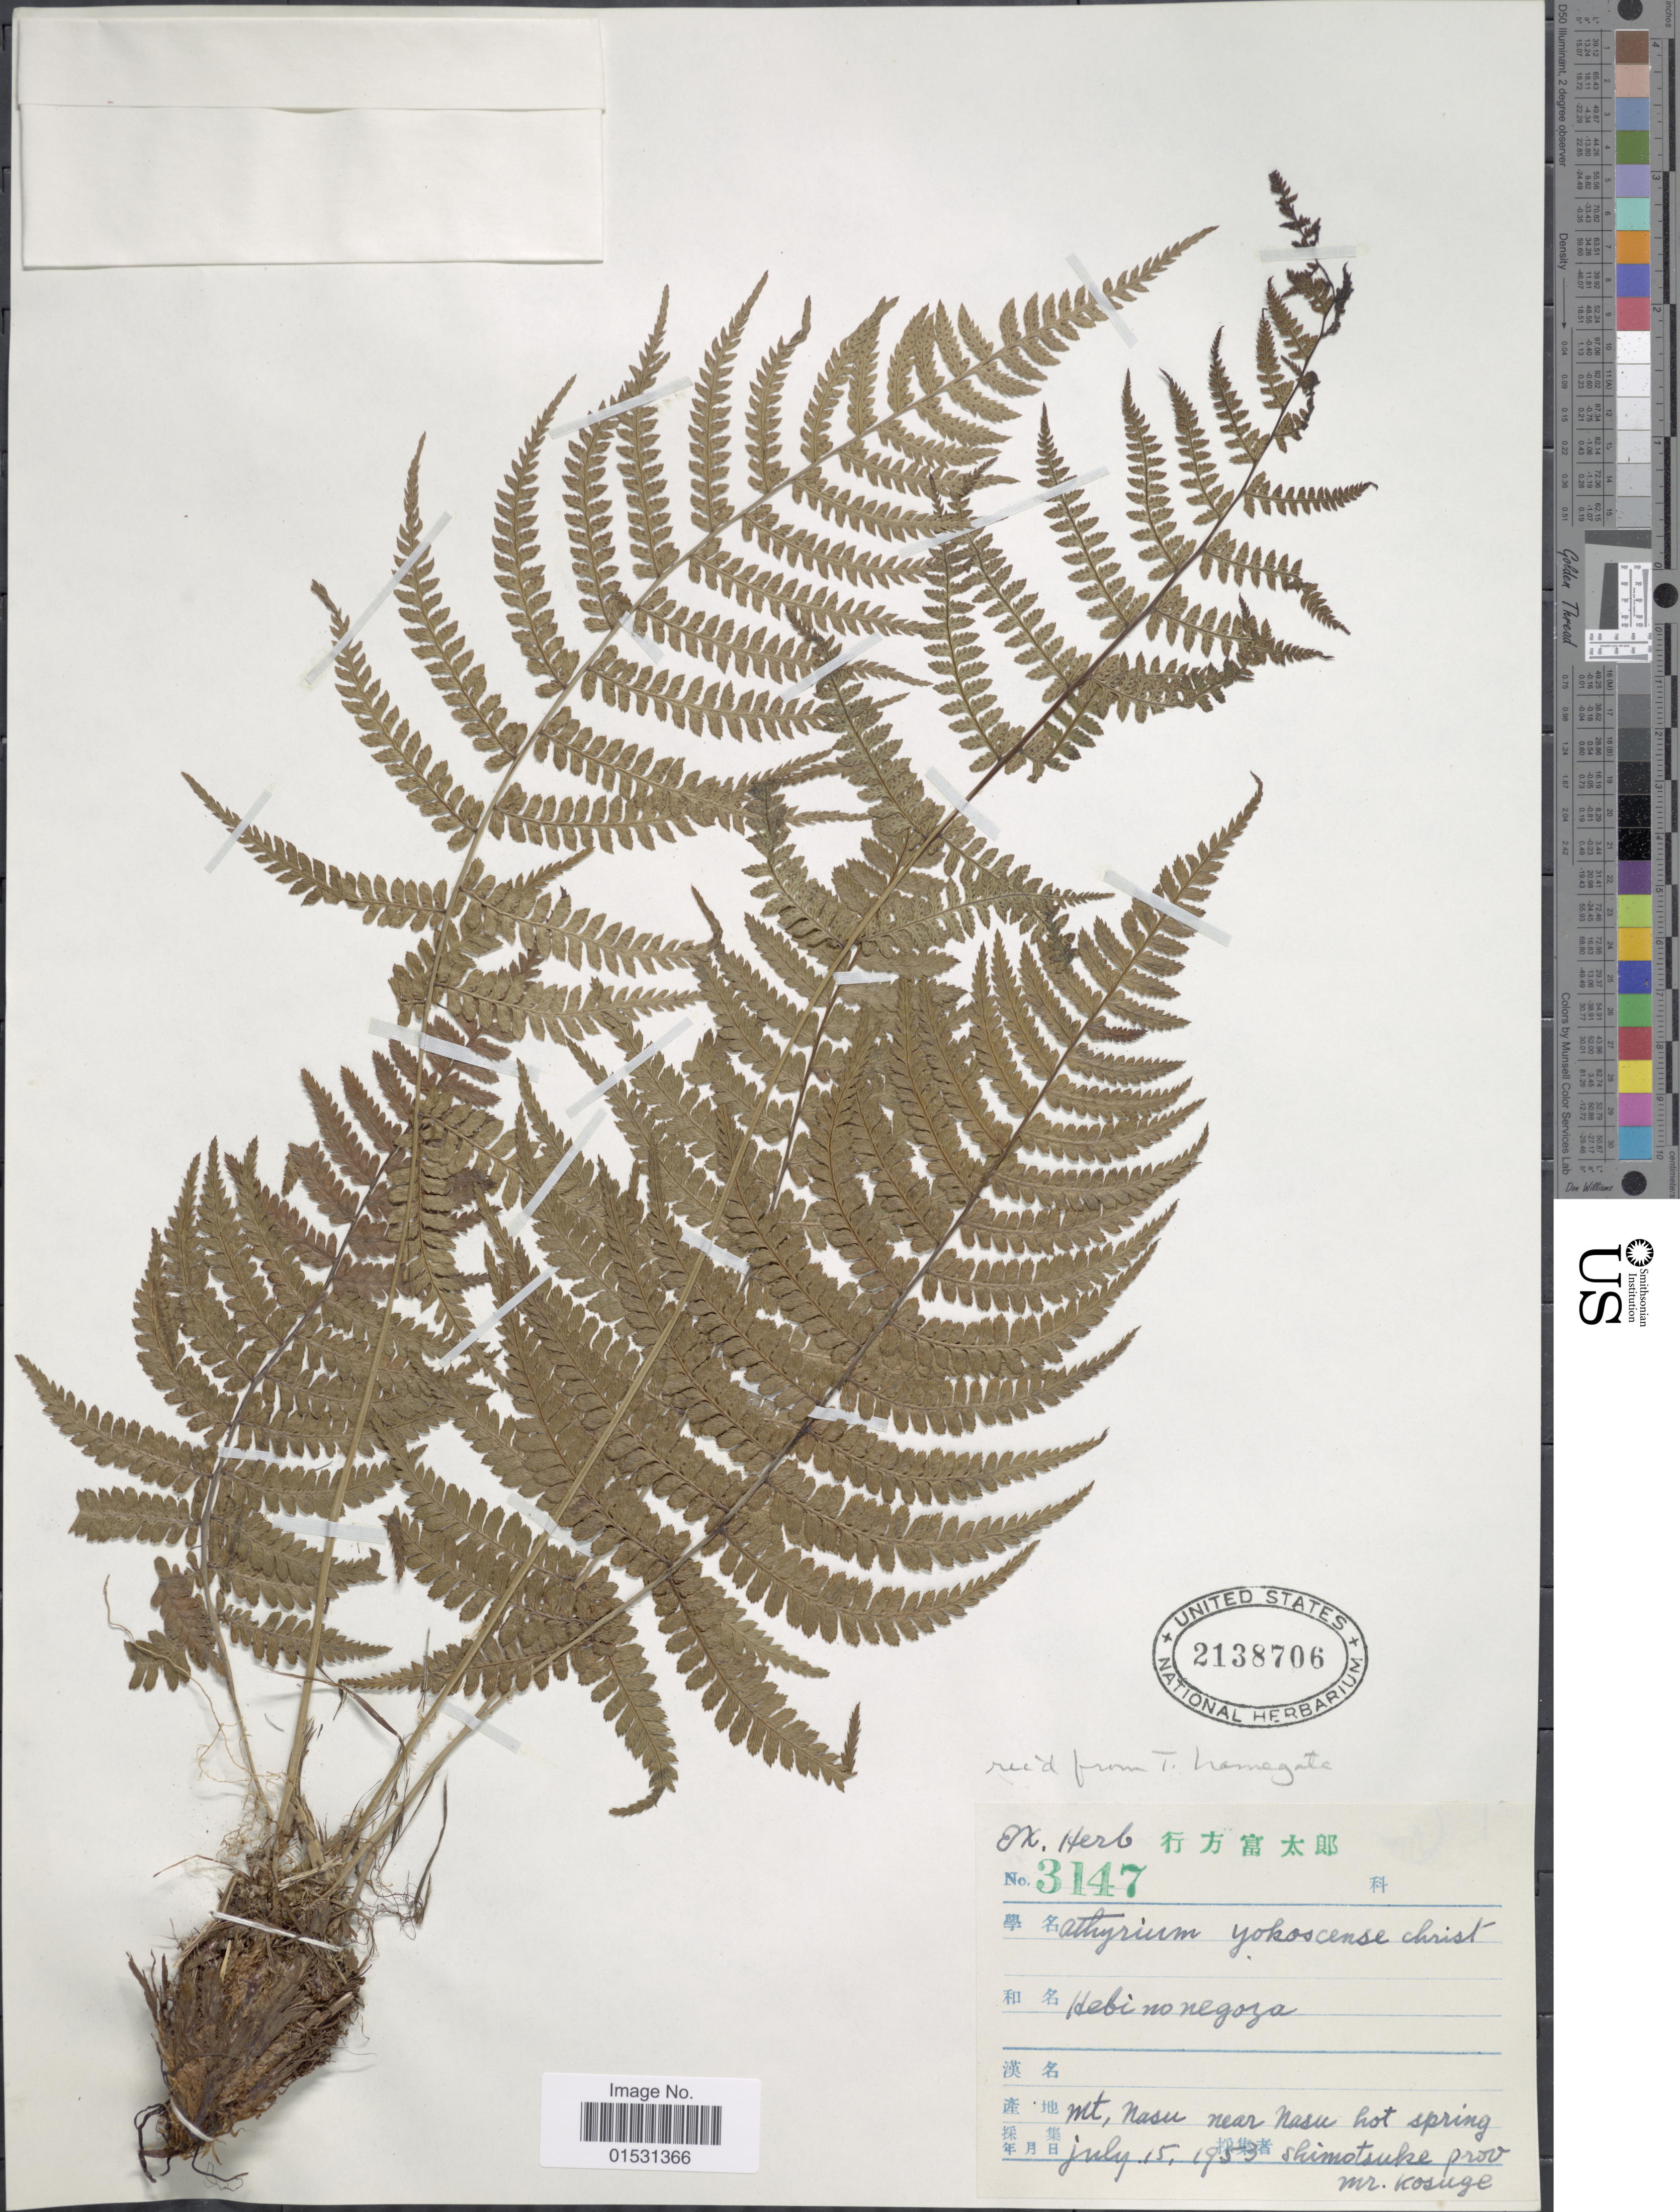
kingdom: Plantae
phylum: Tracheophyta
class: Polypodiopsida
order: Polypodiales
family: Athyriaceae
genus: Athyrium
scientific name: Athyrium yokoscense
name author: (Franch. & Sav.) Christ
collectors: Kosuge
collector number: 3147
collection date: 1953-07-15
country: Japan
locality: Mt, Nasu near Nasu hot spring. Shimotsuke prov.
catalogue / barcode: US 2138706